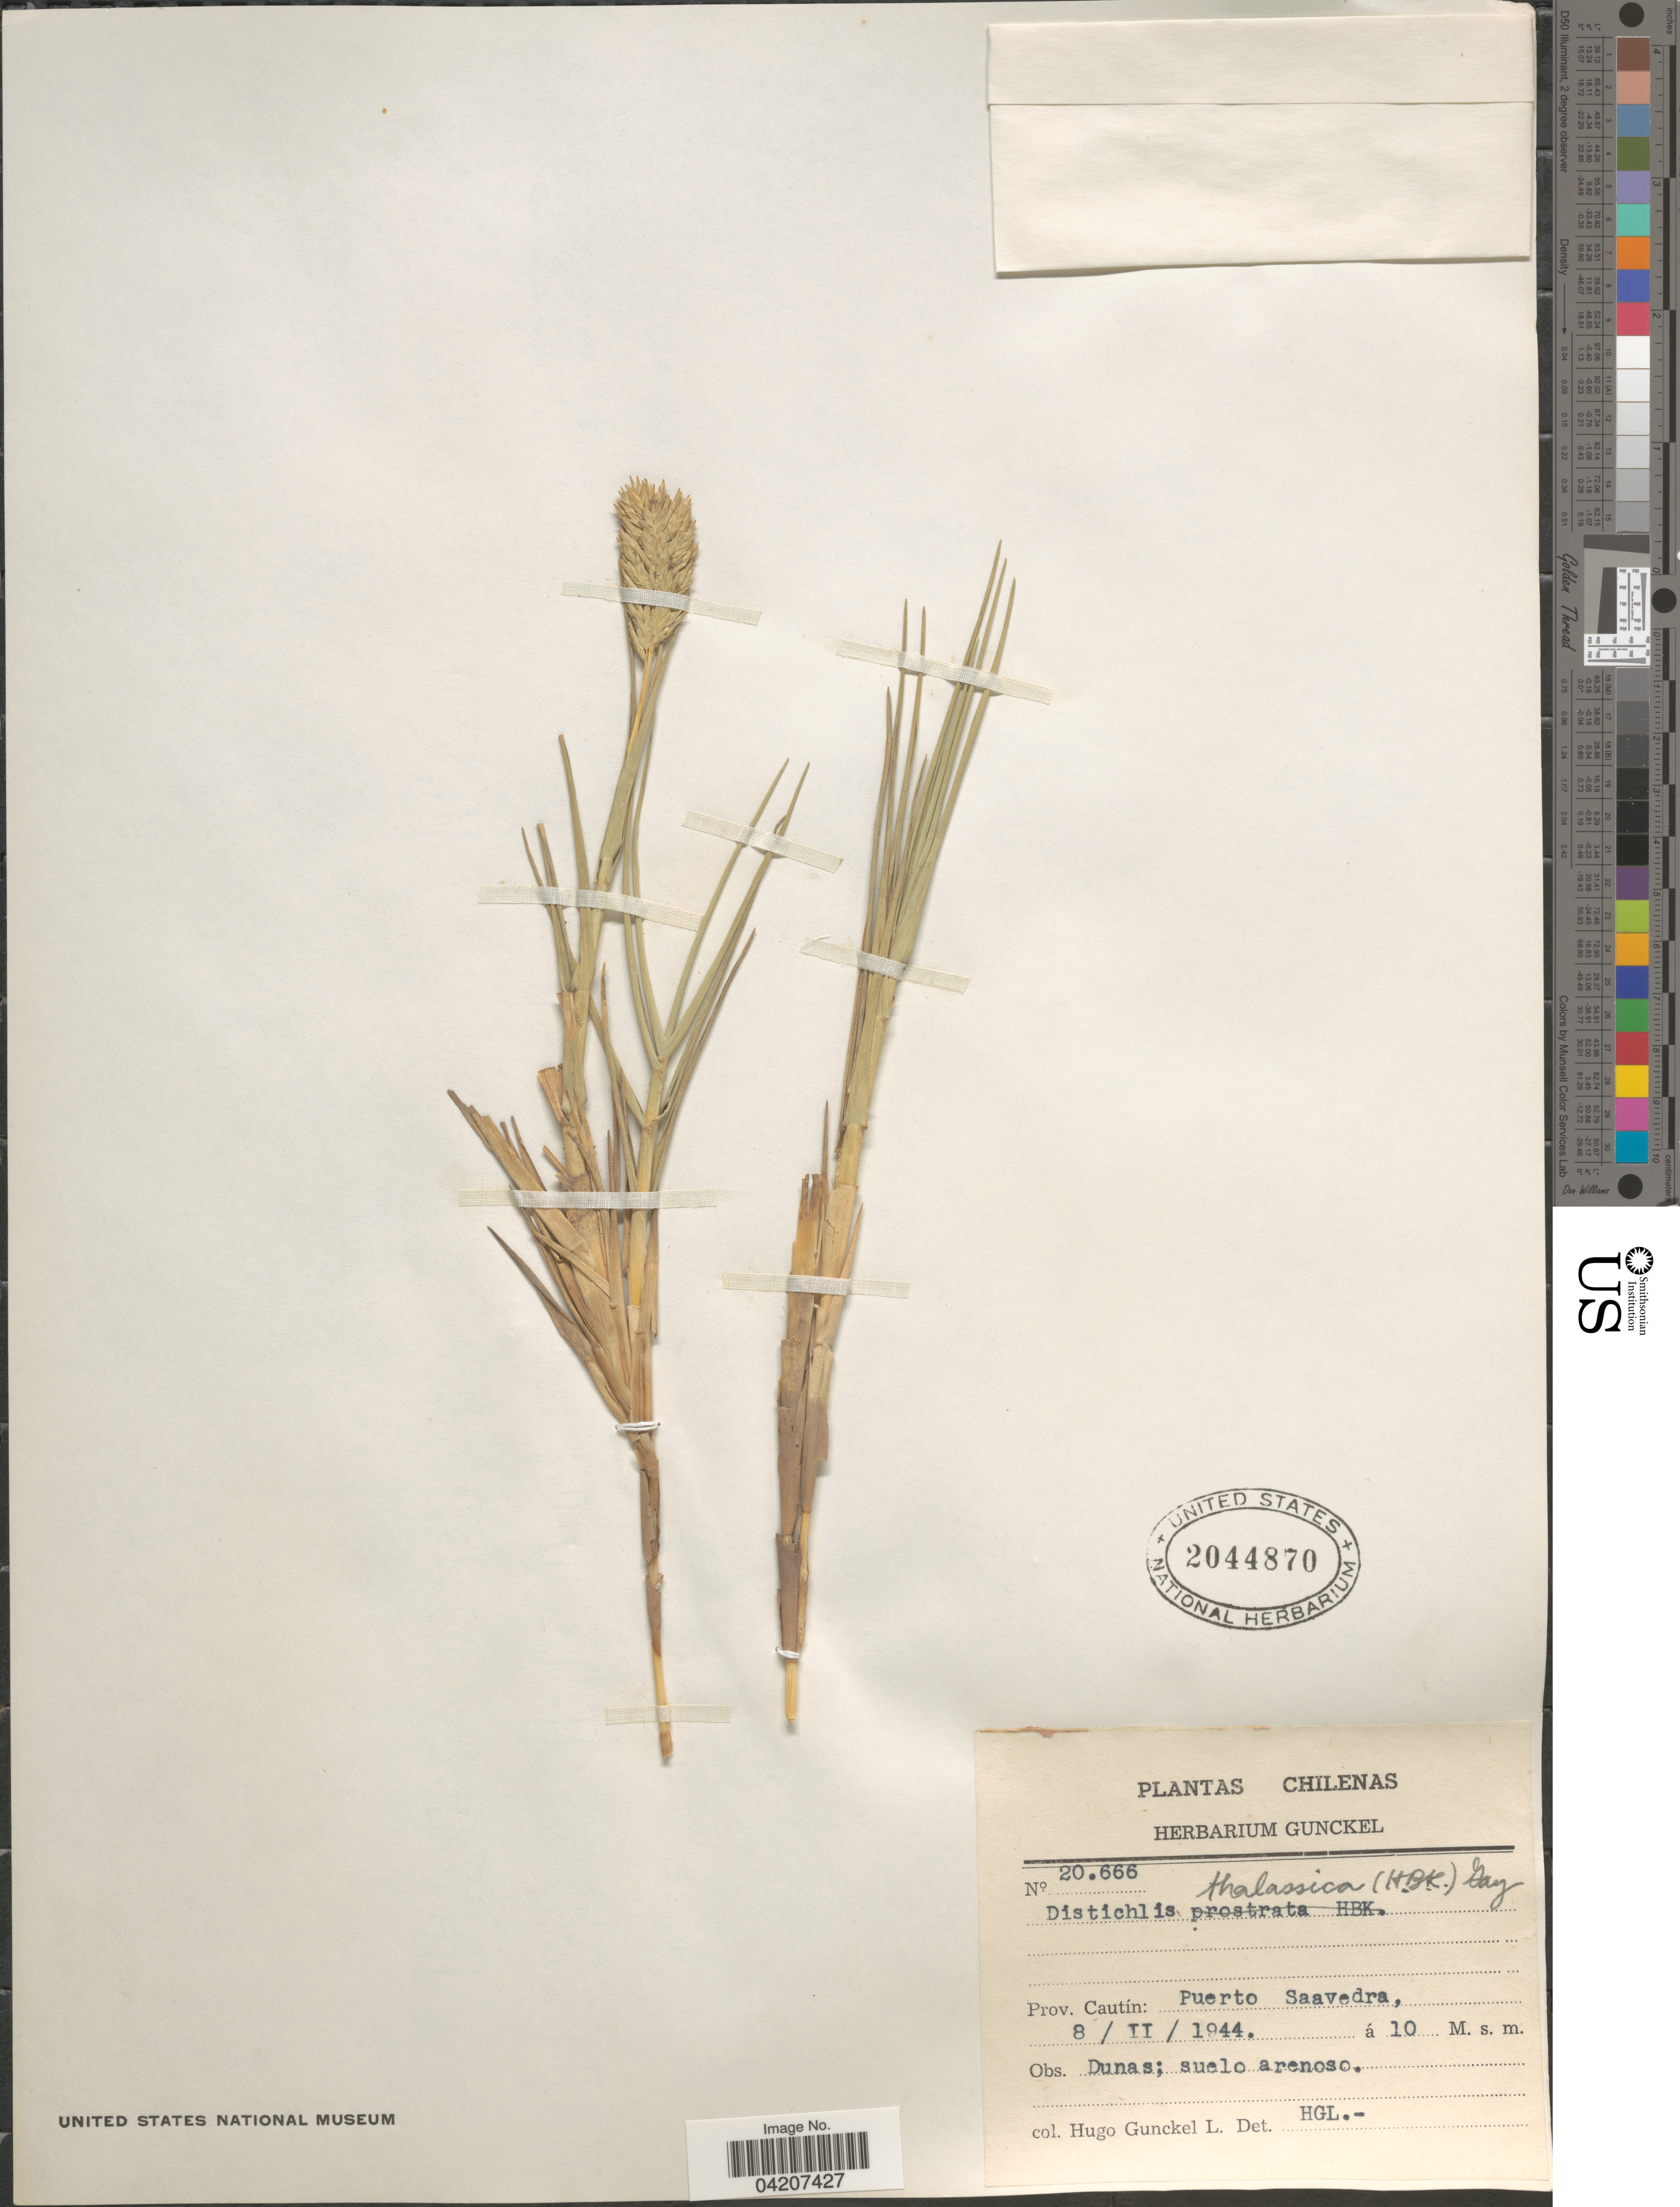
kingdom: Plantae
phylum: Tracheophyta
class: Liliopsida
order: Poales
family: Poaceae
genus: Distichlis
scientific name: Distichlis spicata var. mendocina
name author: (Phil.) Hack.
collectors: H. Gunckel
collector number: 20666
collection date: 1944-02-08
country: Chile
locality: Prov. Cautín: Puerto Saavedra.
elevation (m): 10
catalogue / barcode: US 2044870